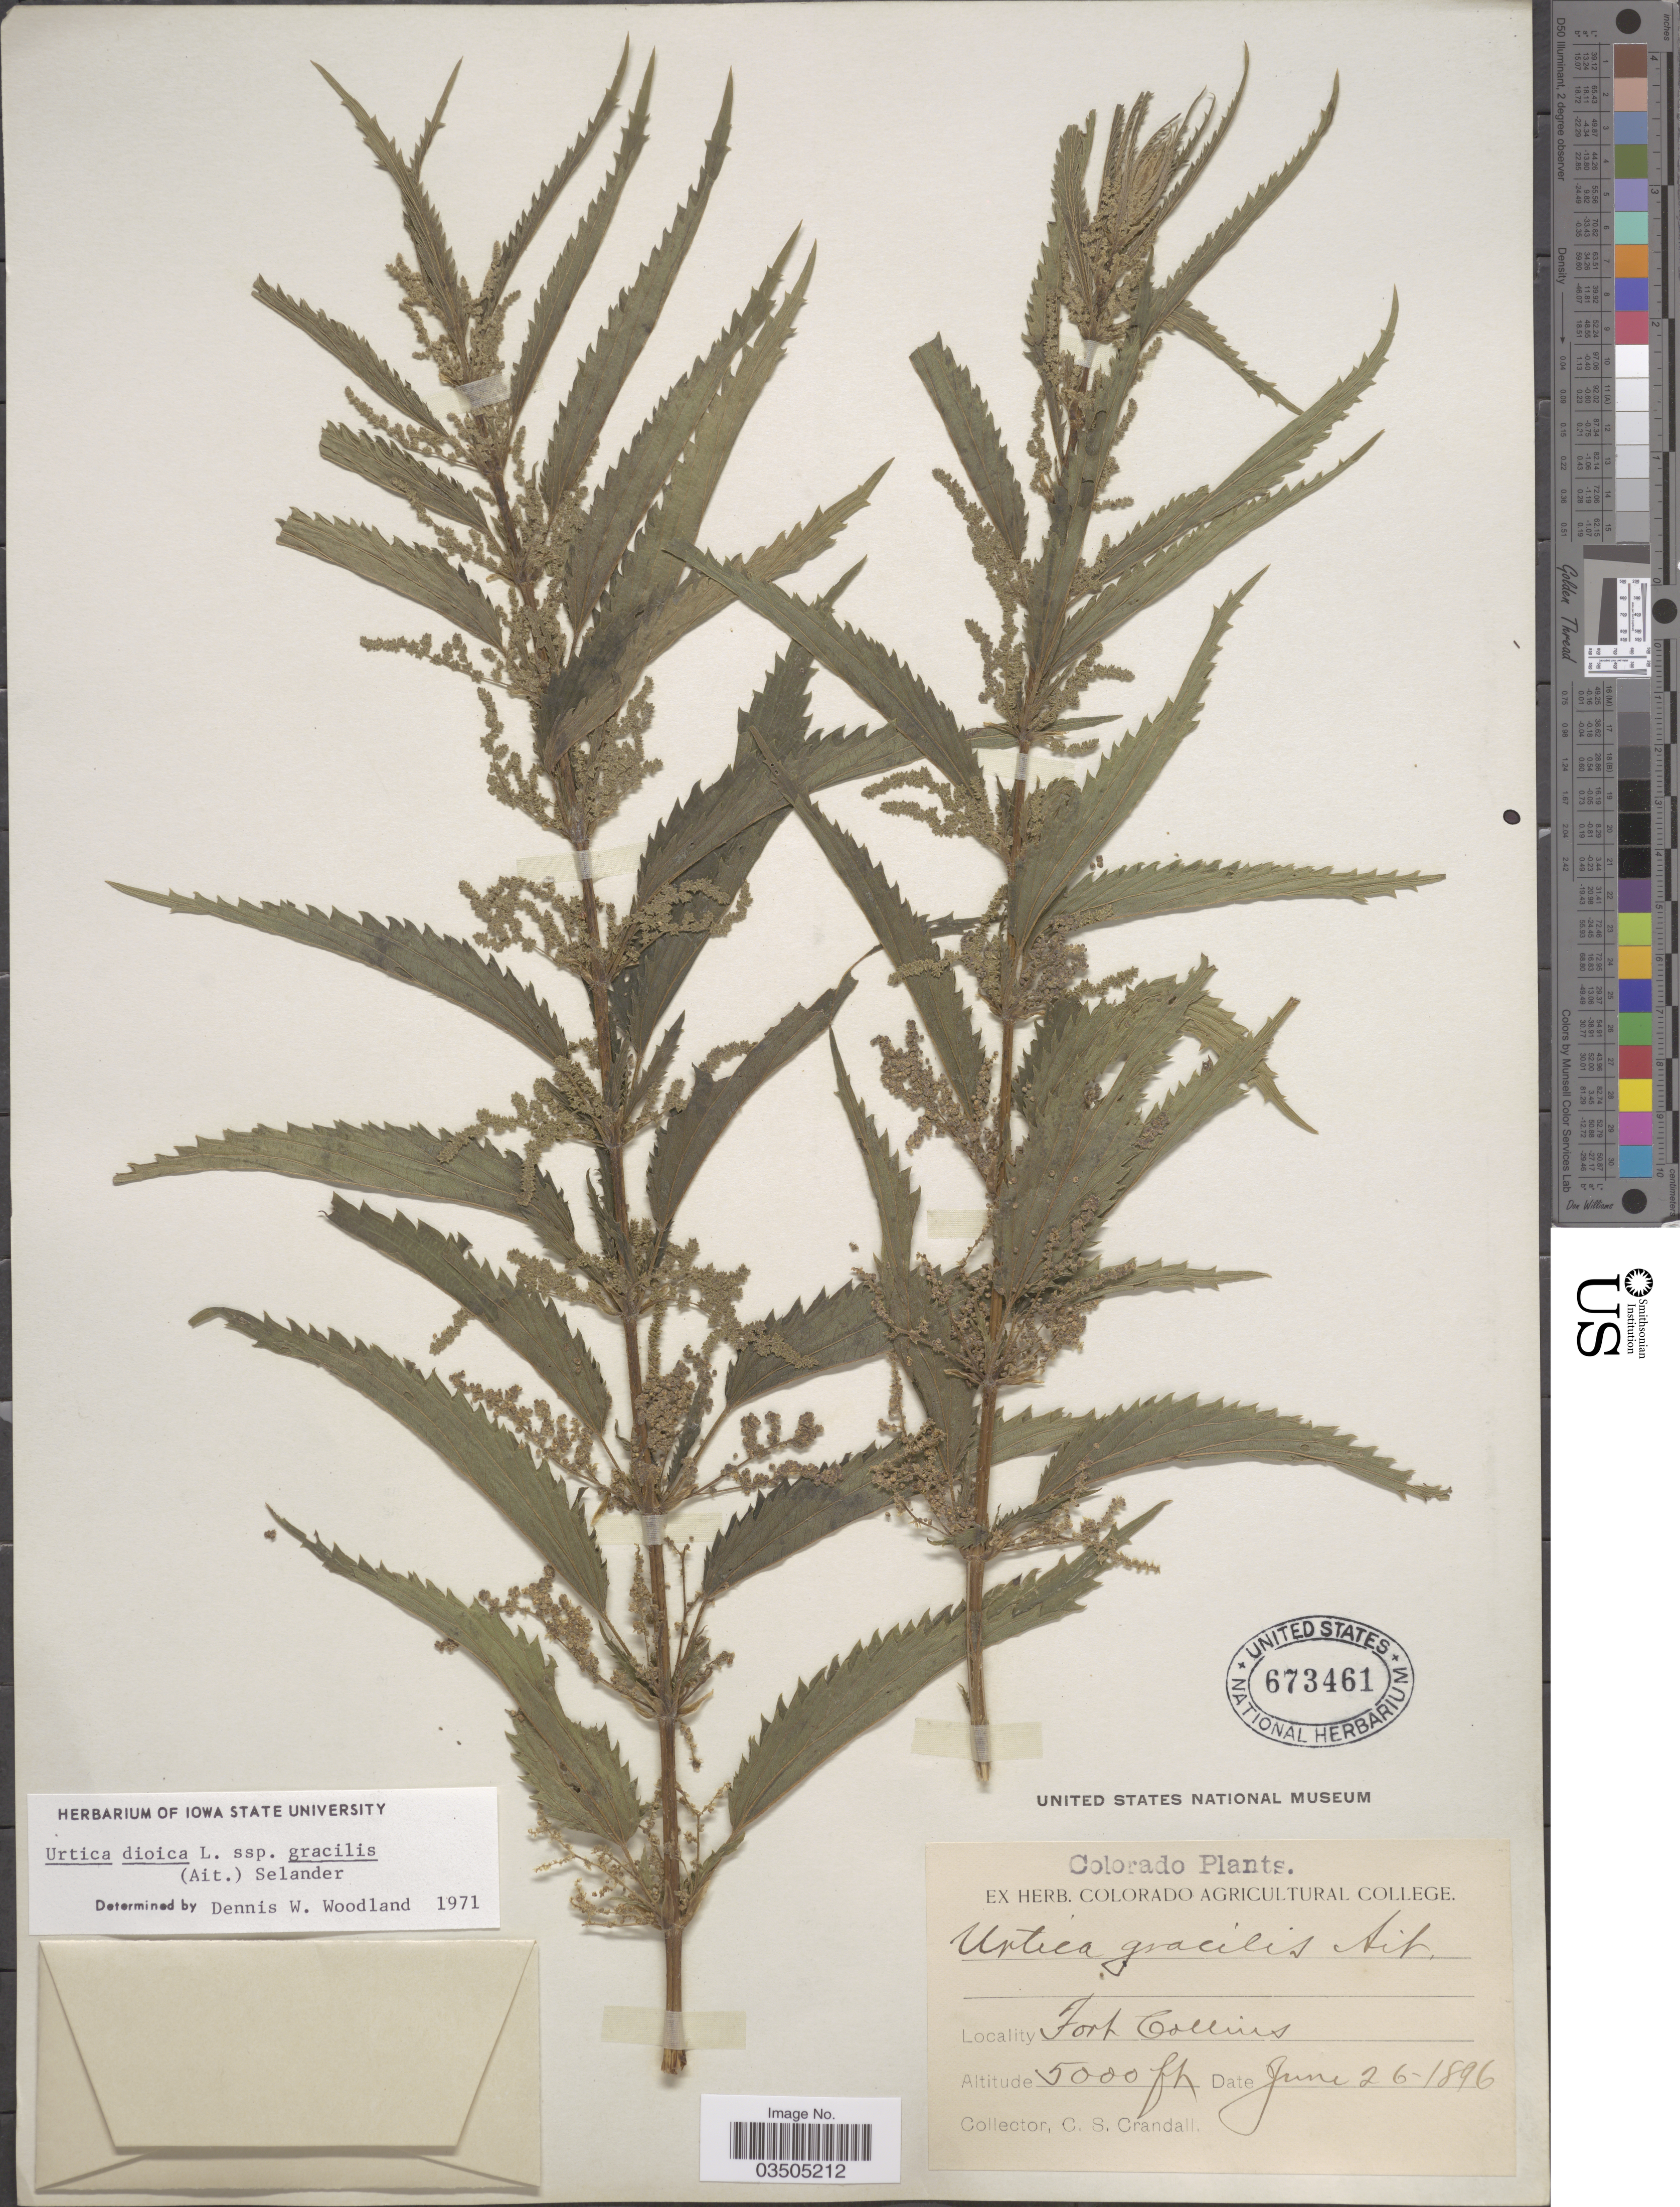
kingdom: Plantae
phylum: Tracheophyta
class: Magnoliopsida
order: Rosales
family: Urticaceae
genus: Urtica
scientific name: Urtica dioica subsp. gracilis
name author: L.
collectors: C. Crandall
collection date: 1896-06-26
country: United States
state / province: Colorado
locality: Fort Collins.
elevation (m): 1524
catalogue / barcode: US 673461